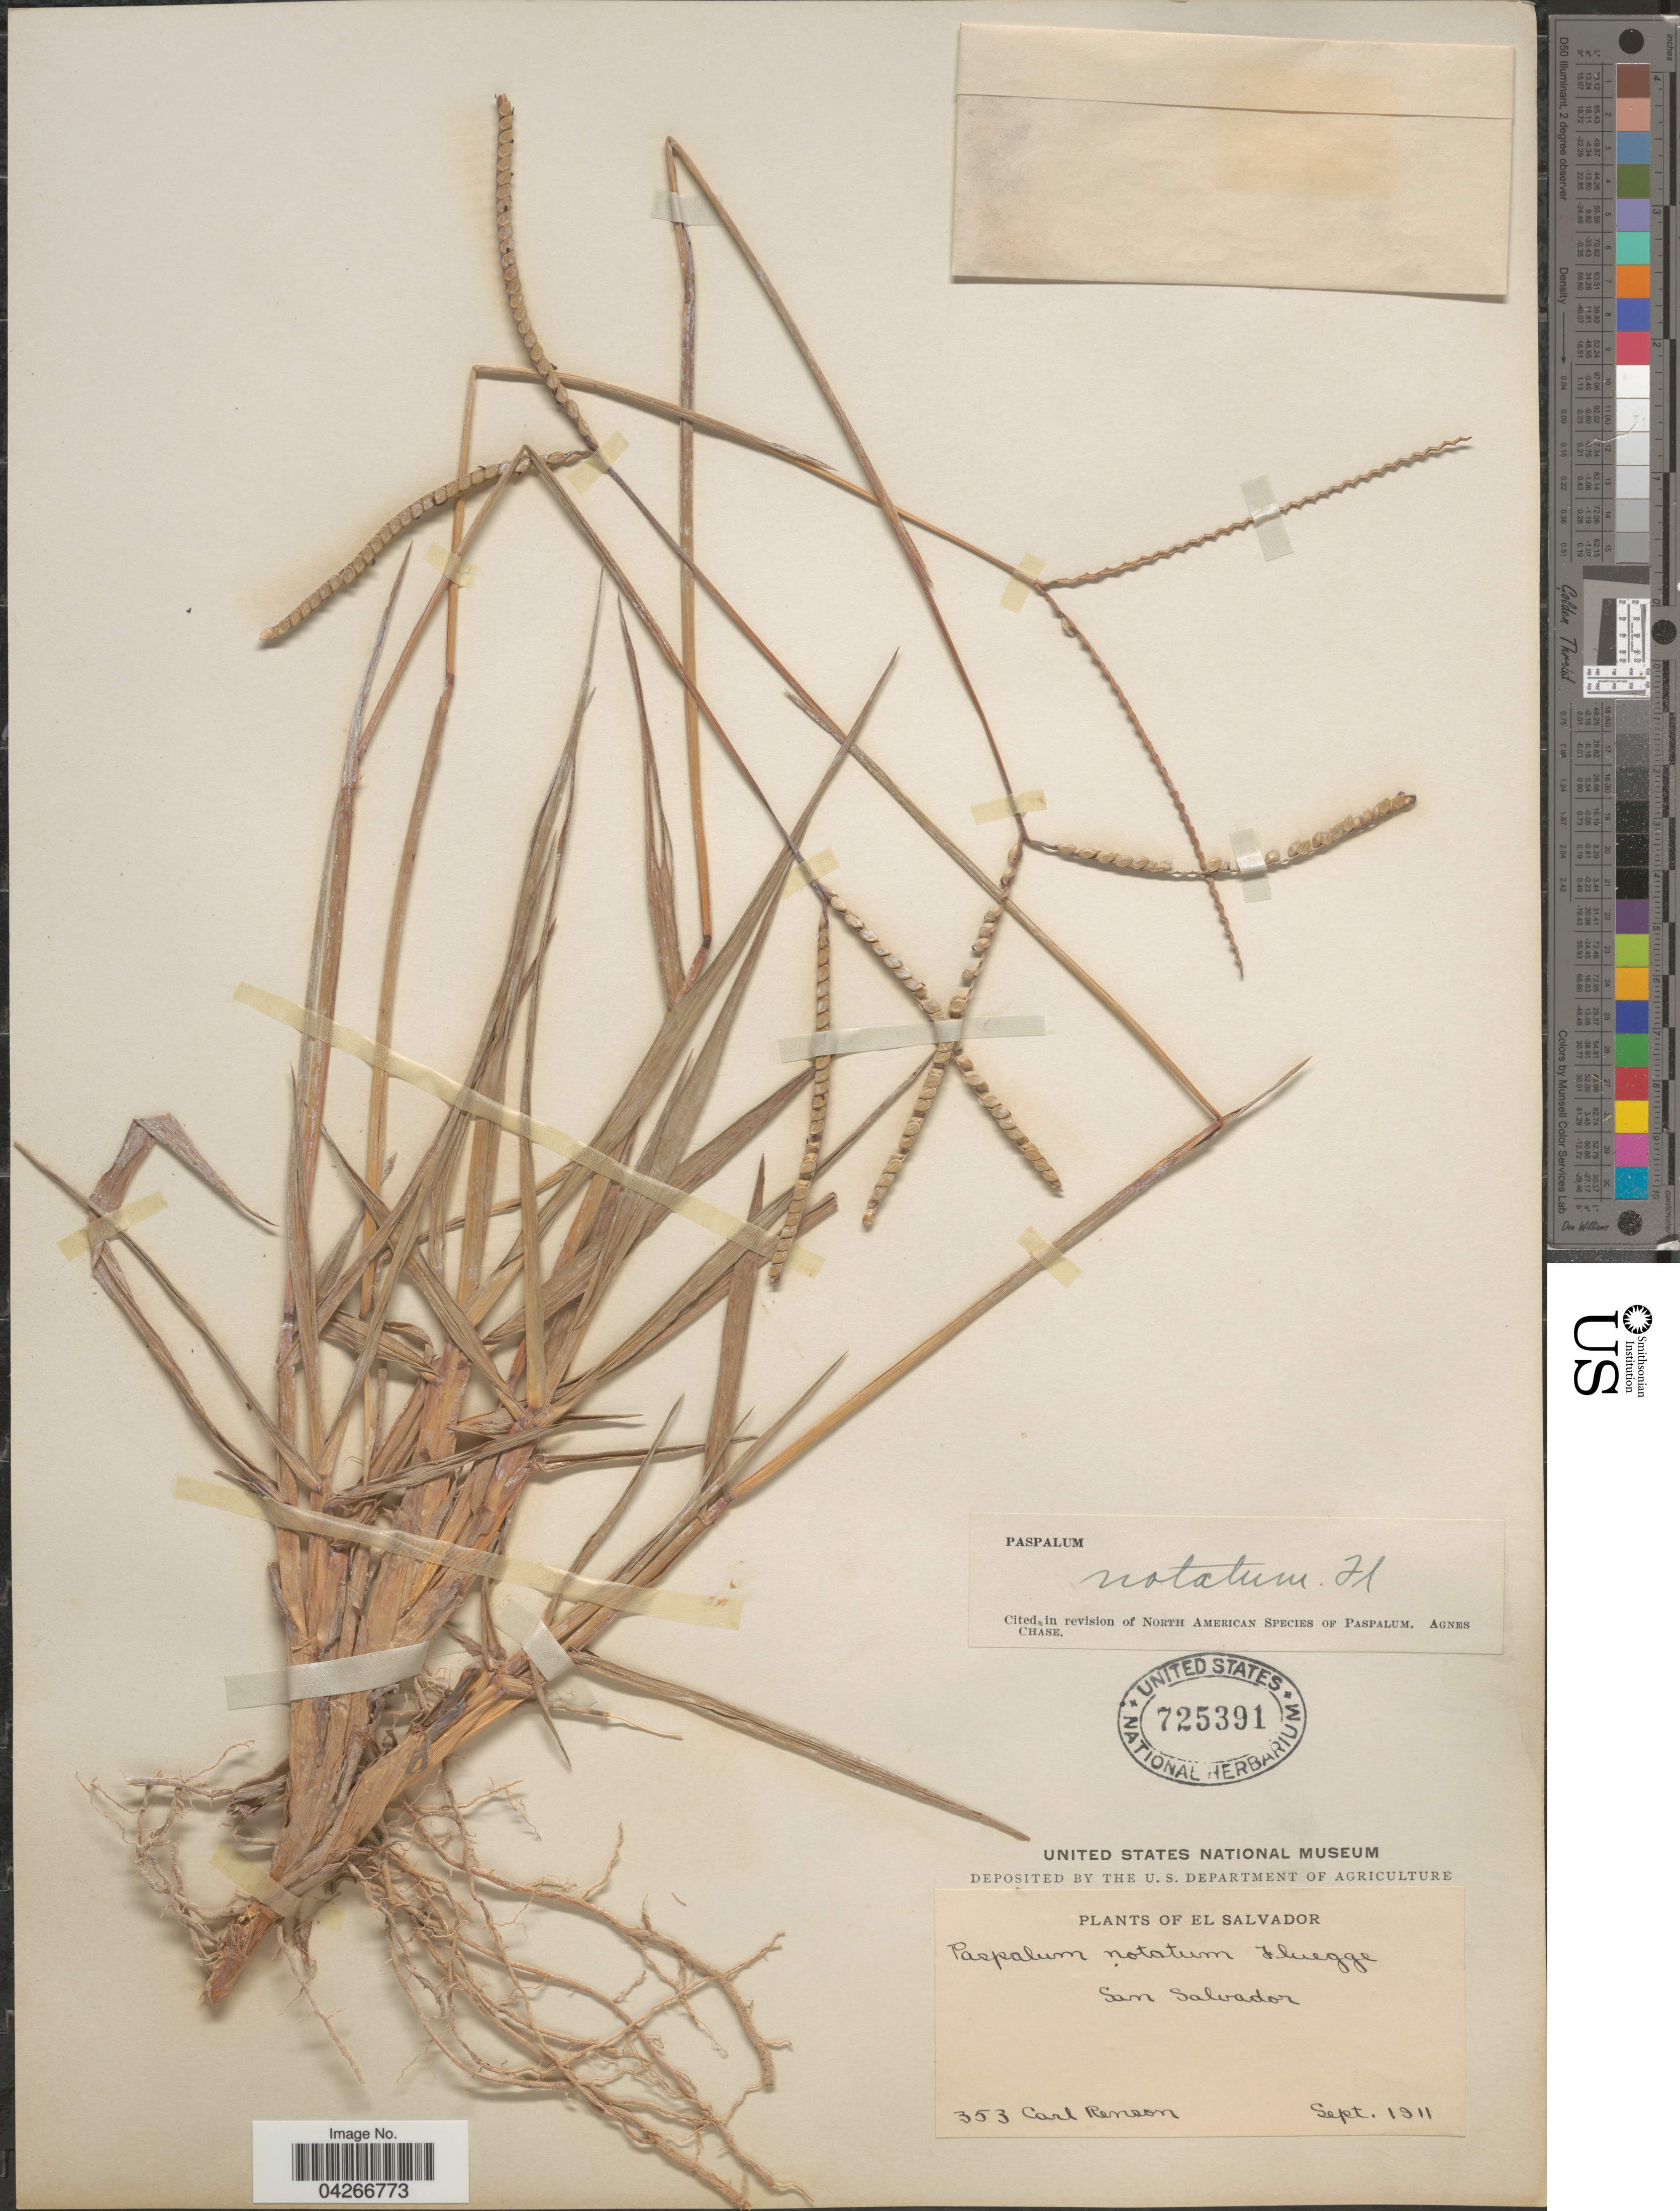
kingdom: Plantae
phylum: Tracheophyta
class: Liliopsida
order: Poales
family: Poaceae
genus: Paspalum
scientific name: Paspalum notatum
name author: Flüggé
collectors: C. Renson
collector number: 353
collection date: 1911-09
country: El Salvador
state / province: San Salvador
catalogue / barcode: US 725391